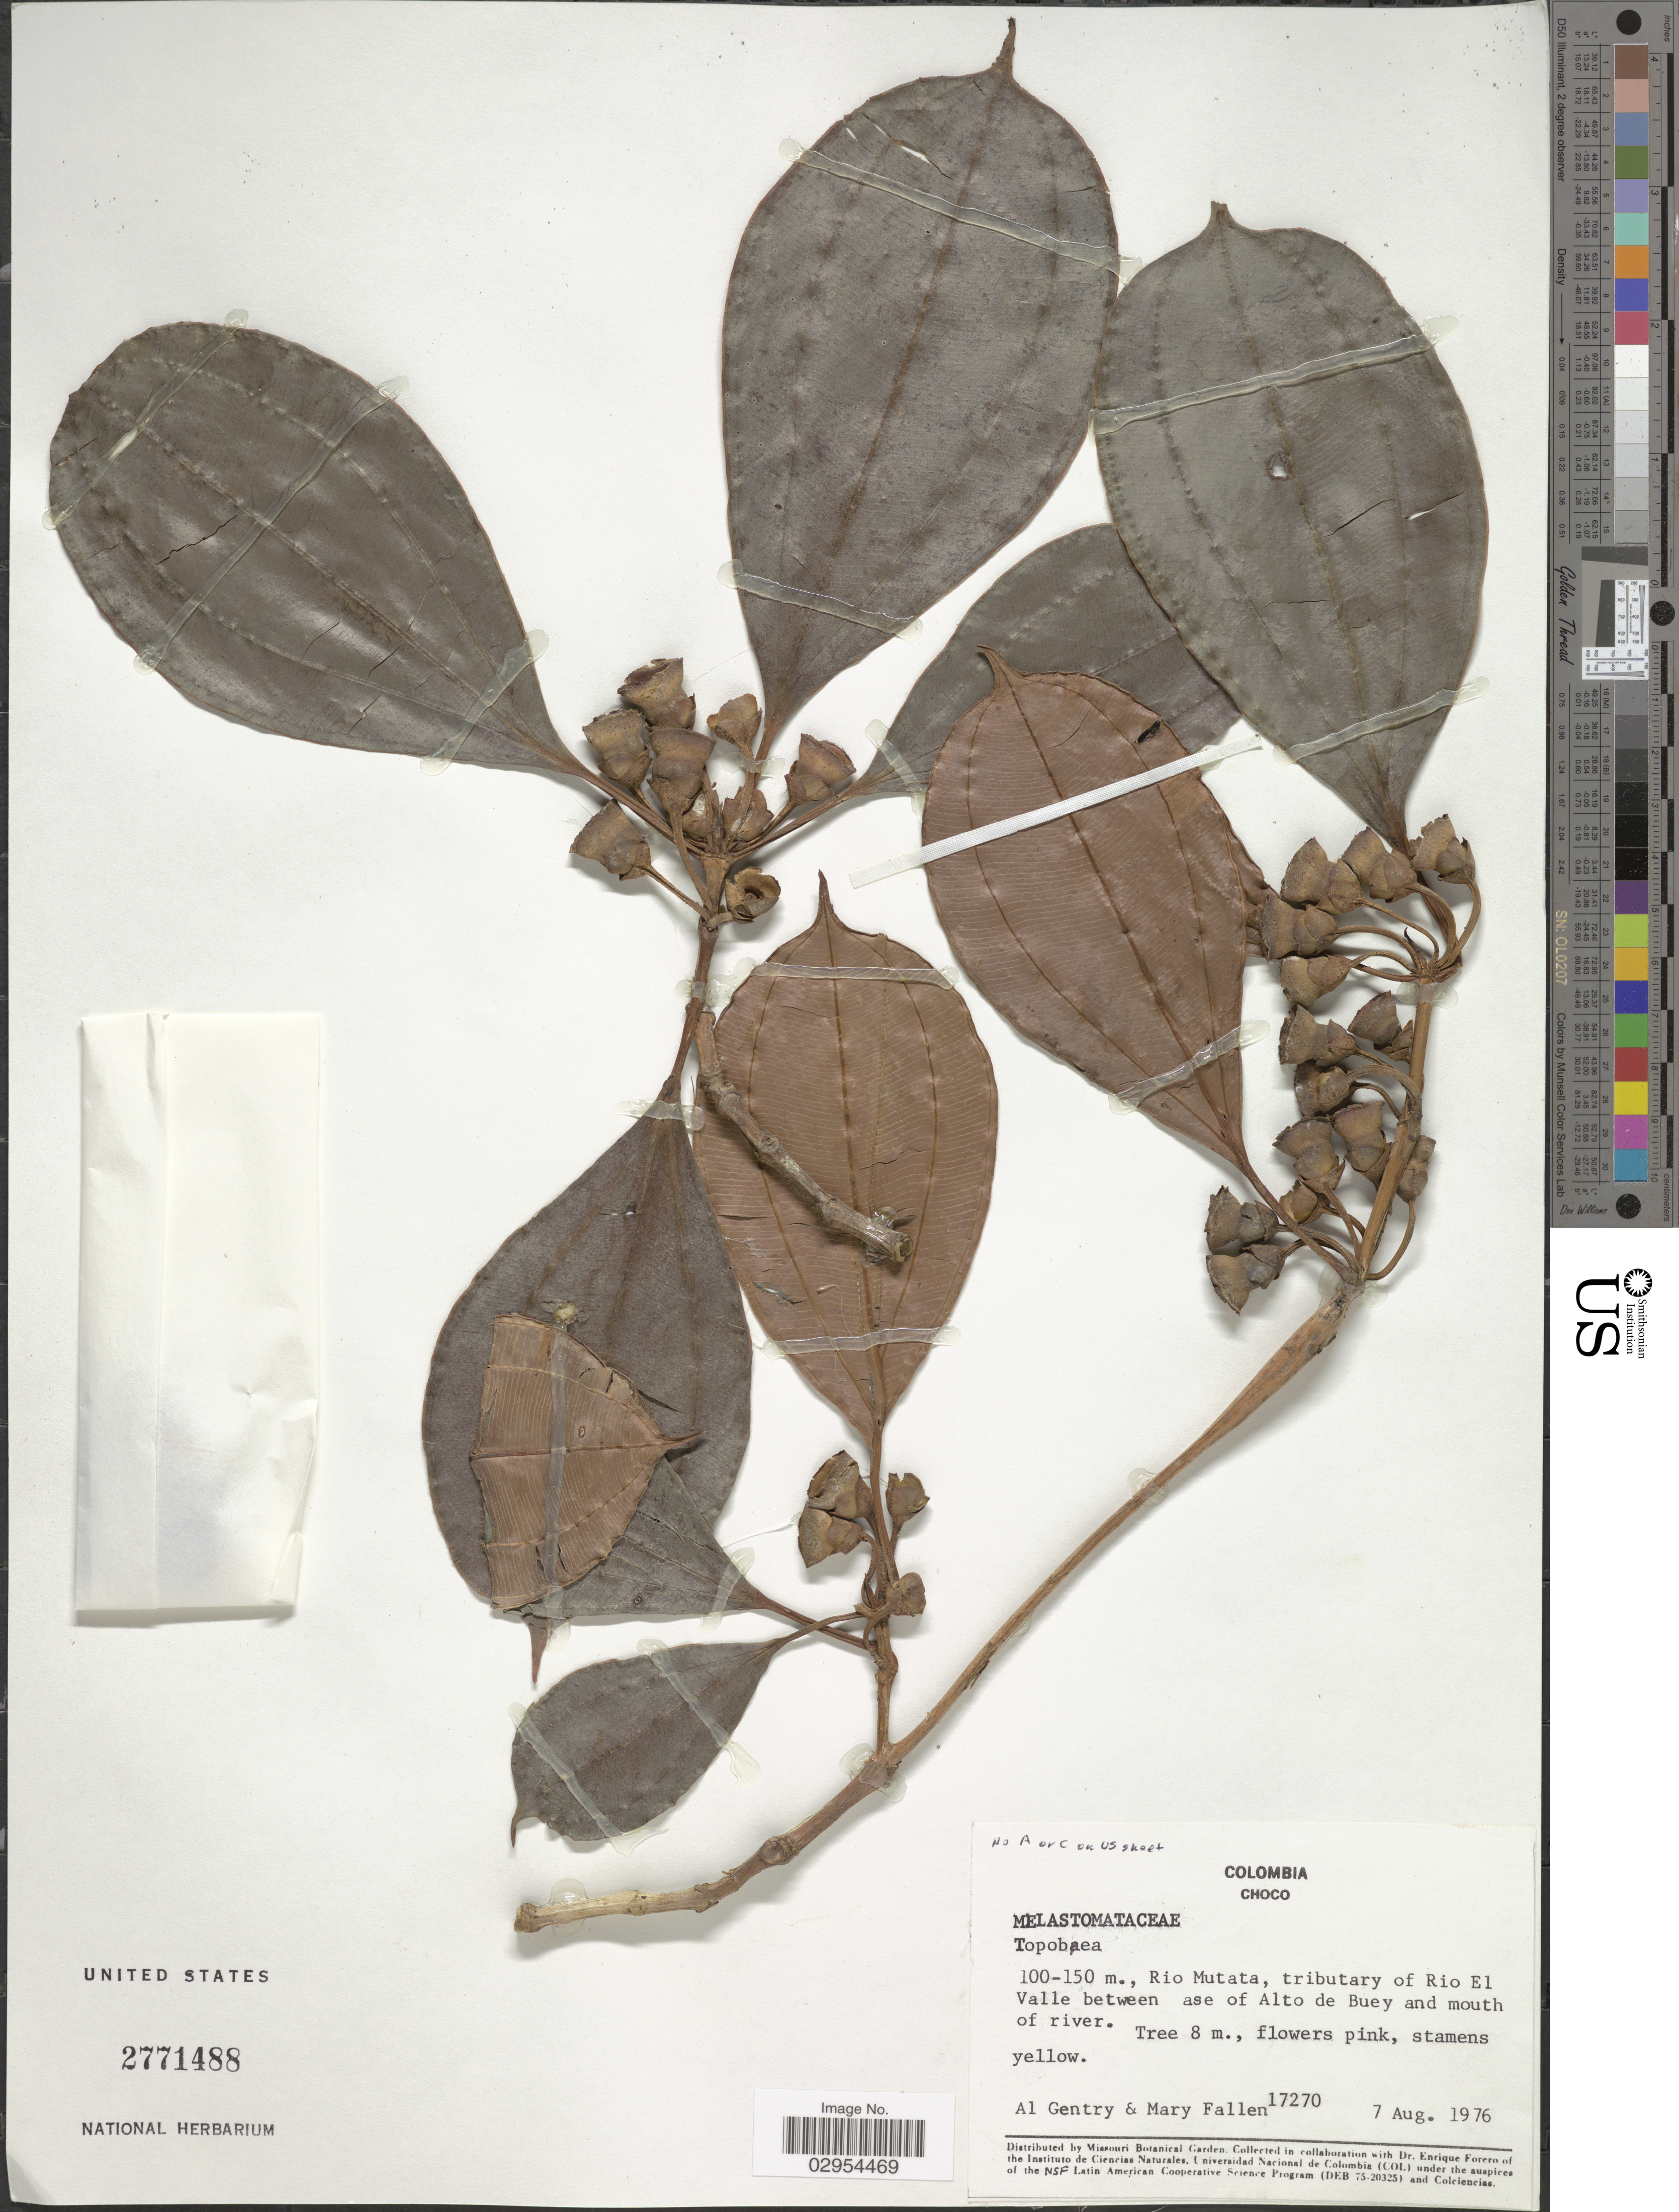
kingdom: Plantae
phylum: Tracheophyta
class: Magnoliopsida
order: Myrtales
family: Melastomataceae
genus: Topobea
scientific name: Topobea sp.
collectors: A. H. Gentry & M. Fallen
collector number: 17270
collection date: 1976-08-07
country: Colombia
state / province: Chocó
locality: Rio Mutata, tributary of Rio El Valle between ase of Alto de Buey and mouth of river.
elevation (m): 100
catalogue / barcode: US 2771488